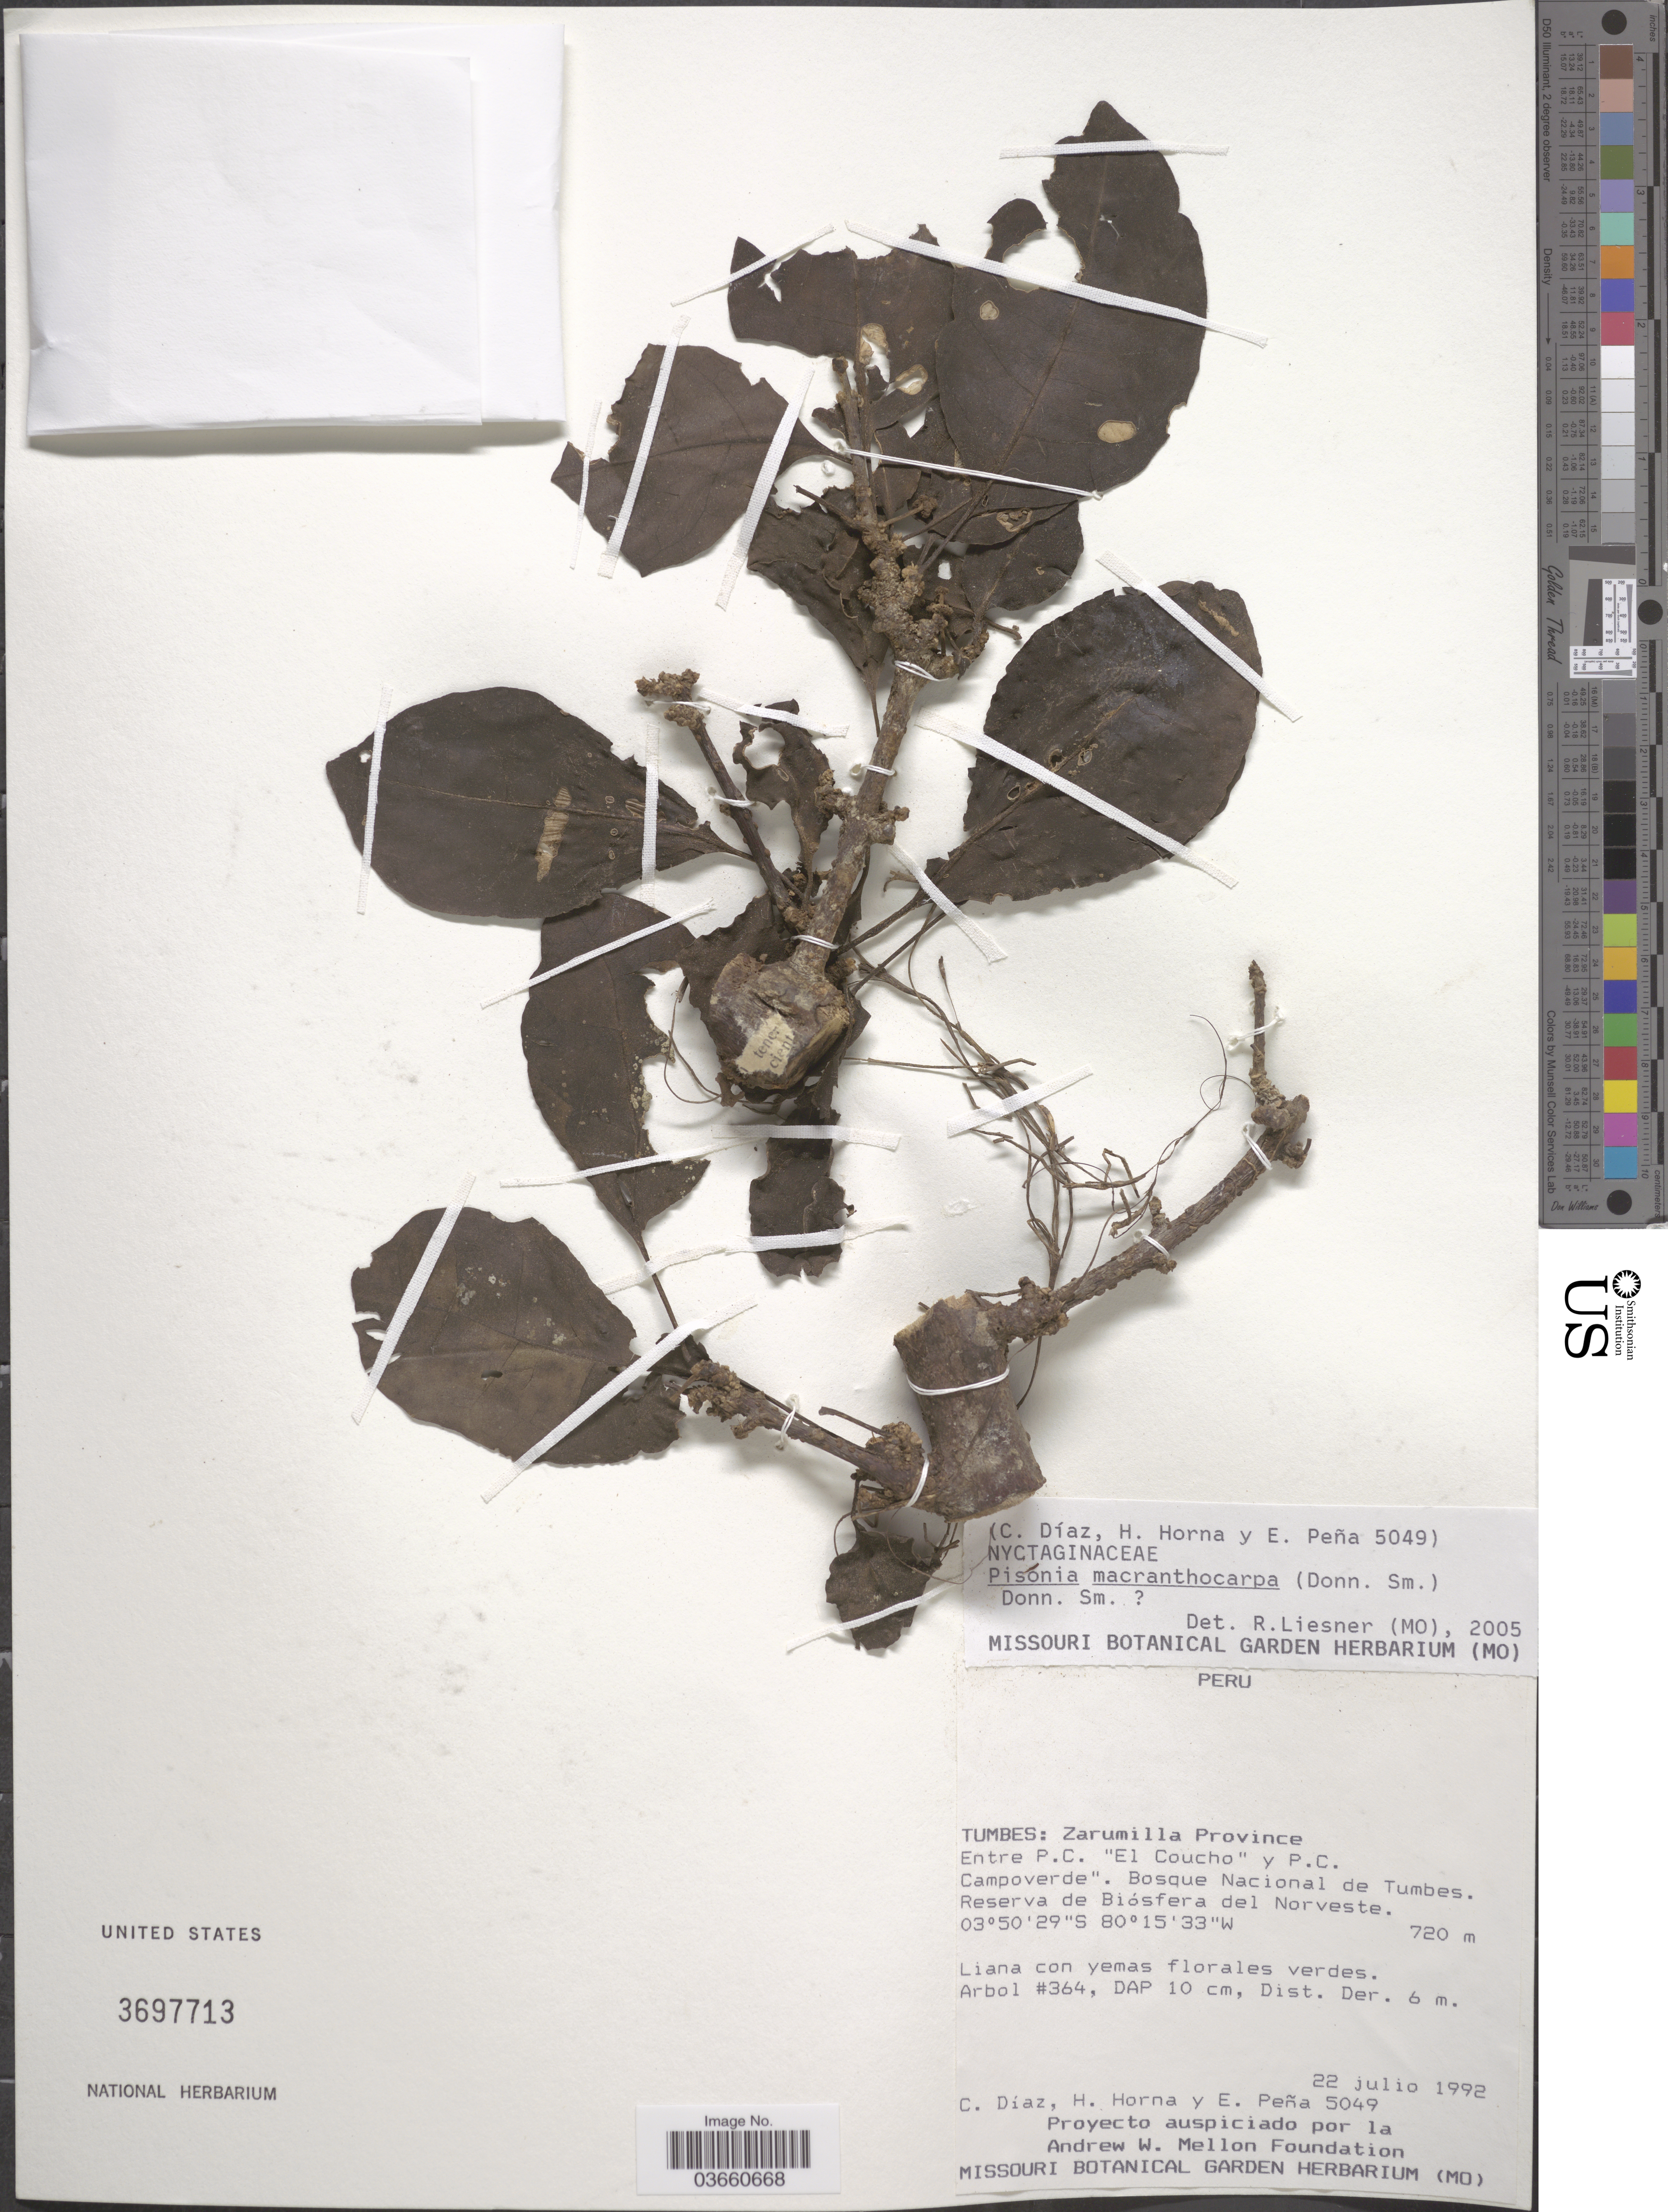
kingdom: Plantae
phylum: Tracheophyta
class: Magnoliopsida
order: Caryophyllales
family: Nyctaginaceae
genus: Pisonia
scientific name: Pisonia macranthocarpa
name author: (Donn. Sm.) Donn. Sm.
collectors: C. Díaz, H. Horna & E. Pena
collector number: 5049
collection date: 1992-07-22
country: Peru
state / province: Tumbes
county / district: Zarumilla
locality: Zarumilla Province. Entre P.C. "El Coucho" y P.C. Campoverde. Bosque Nacional de Tumbes. Reserva de Biósfera del Norveste.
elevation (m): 720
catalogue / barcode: US 3697713